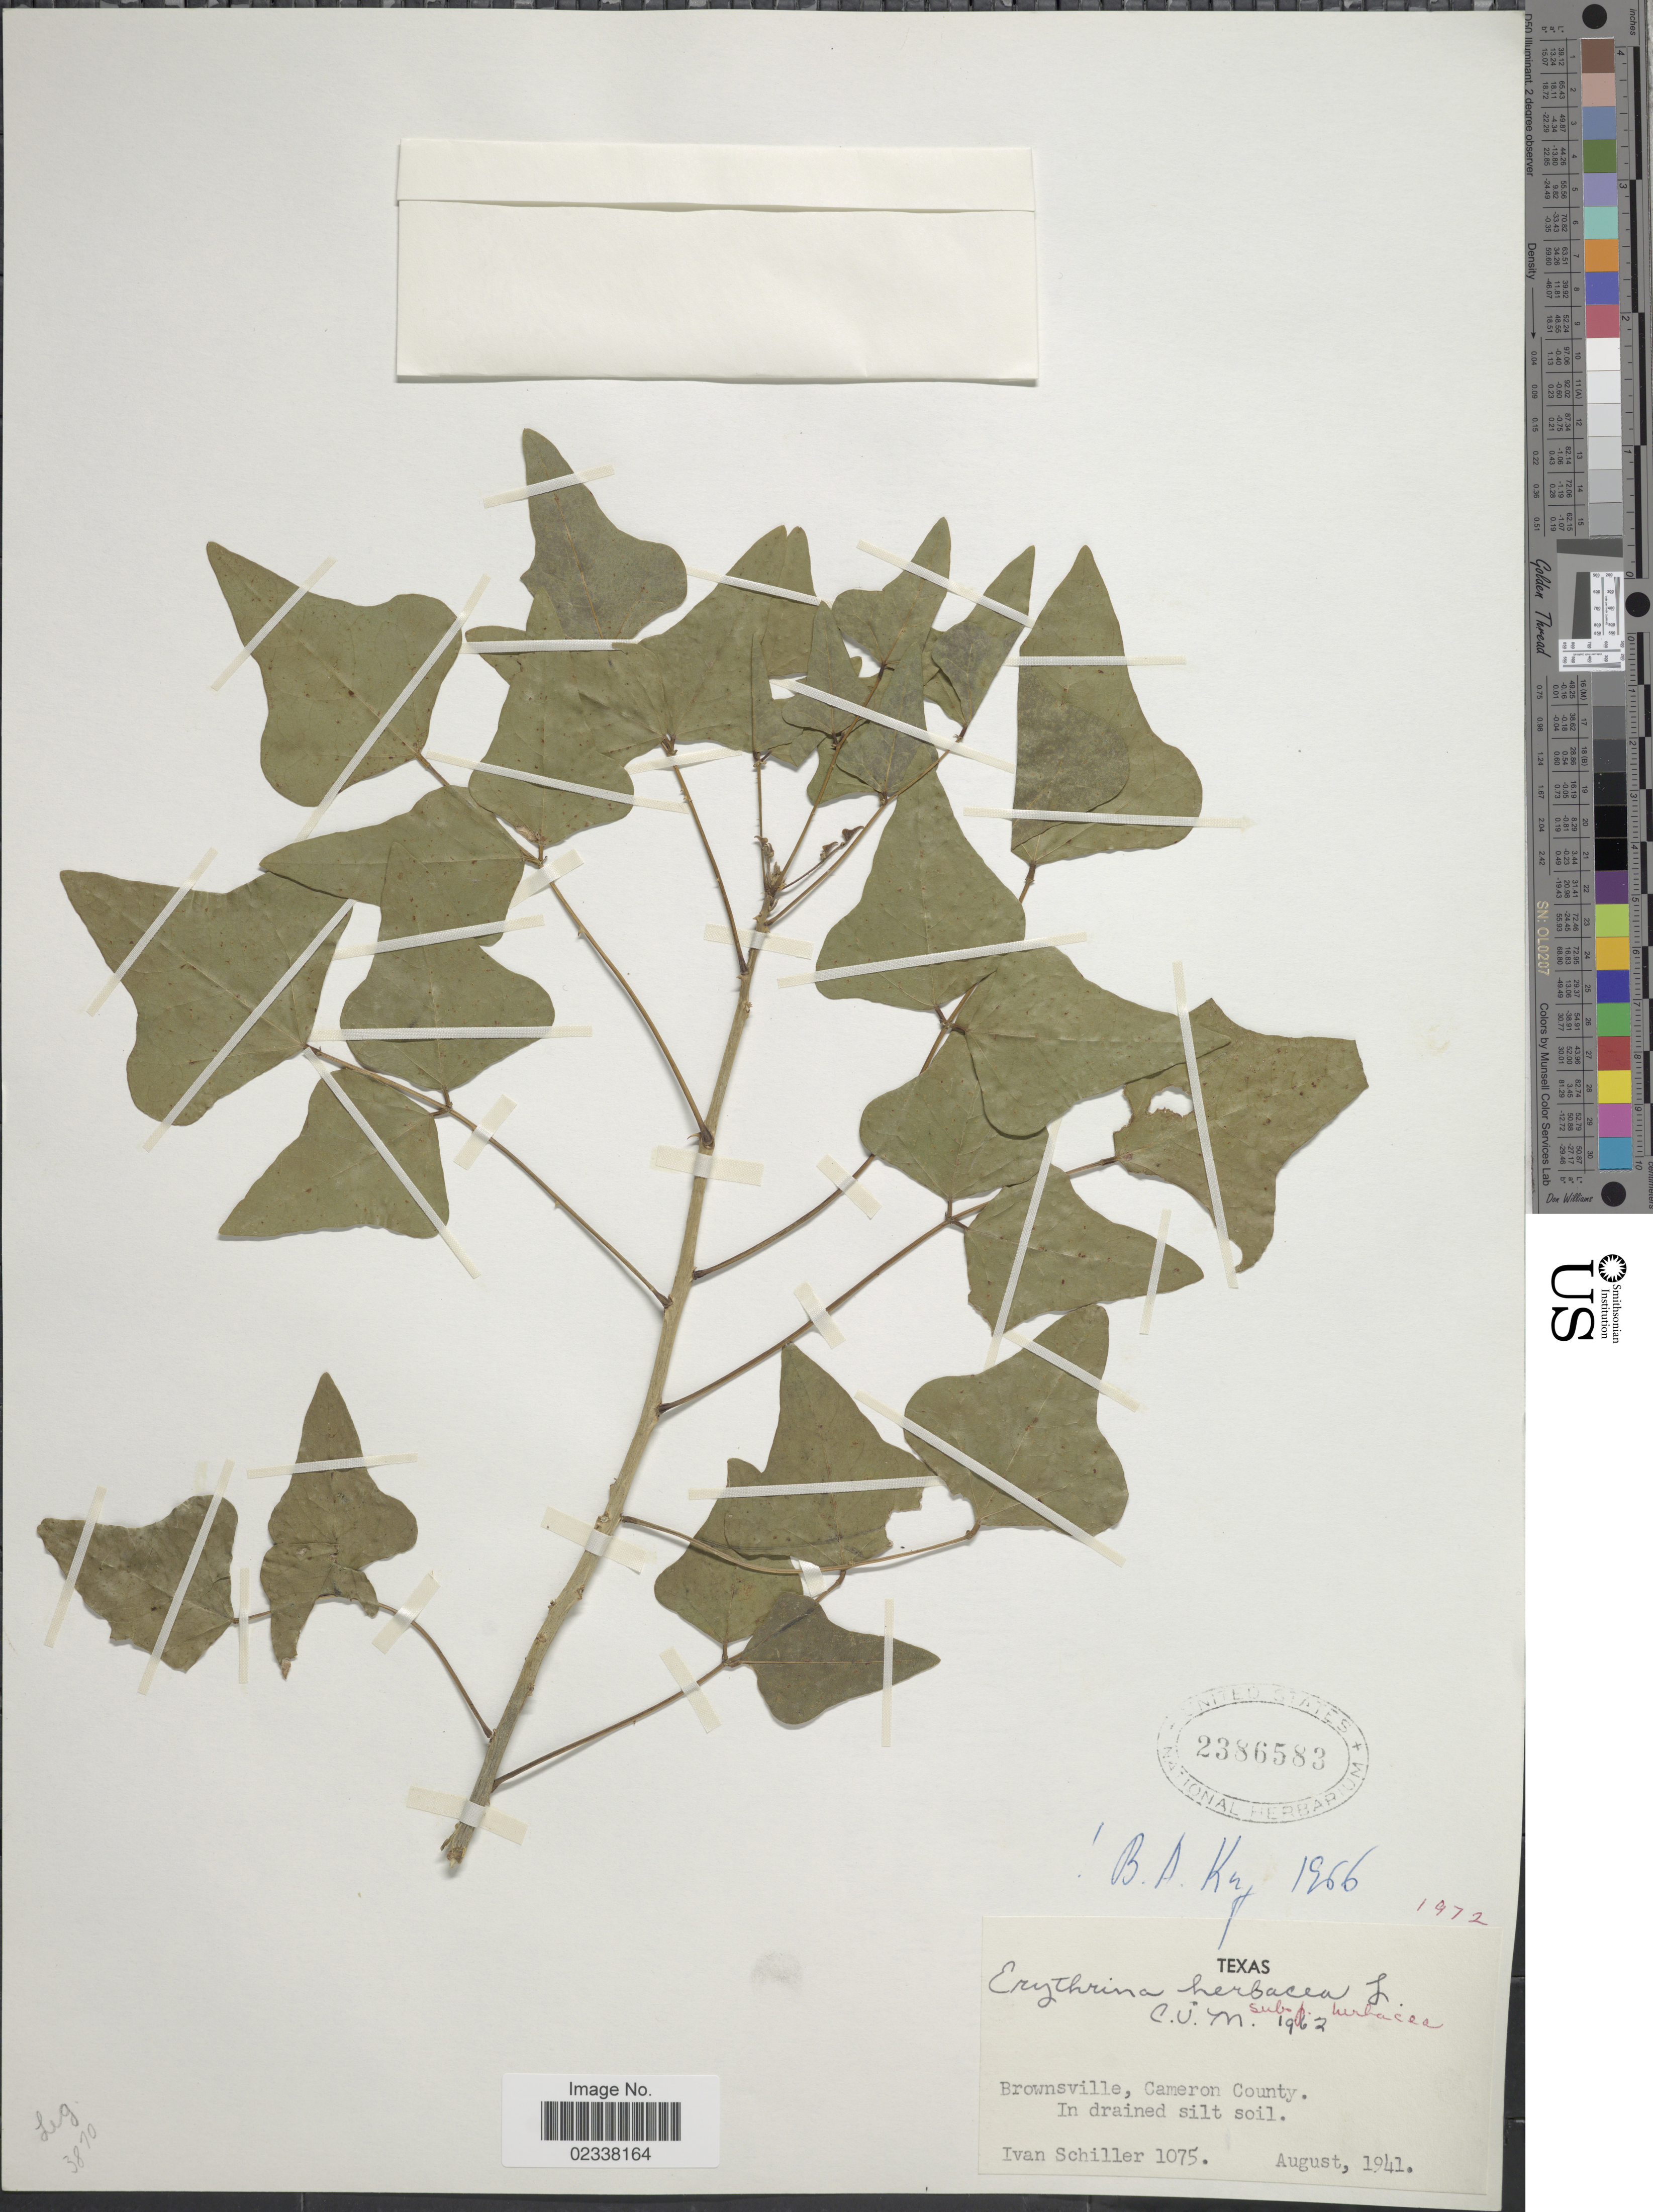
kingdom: Plantae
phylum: Tracheophyta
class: Magnoliopsida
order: Fabales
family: Fabaceae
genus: Erythrina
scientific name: Erythrina herbacea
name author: L.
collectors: I. Schiller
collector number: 1075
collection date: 1941-08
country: United States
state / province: Texas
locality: Brownsville, Cameron County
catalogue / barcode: US 2386583